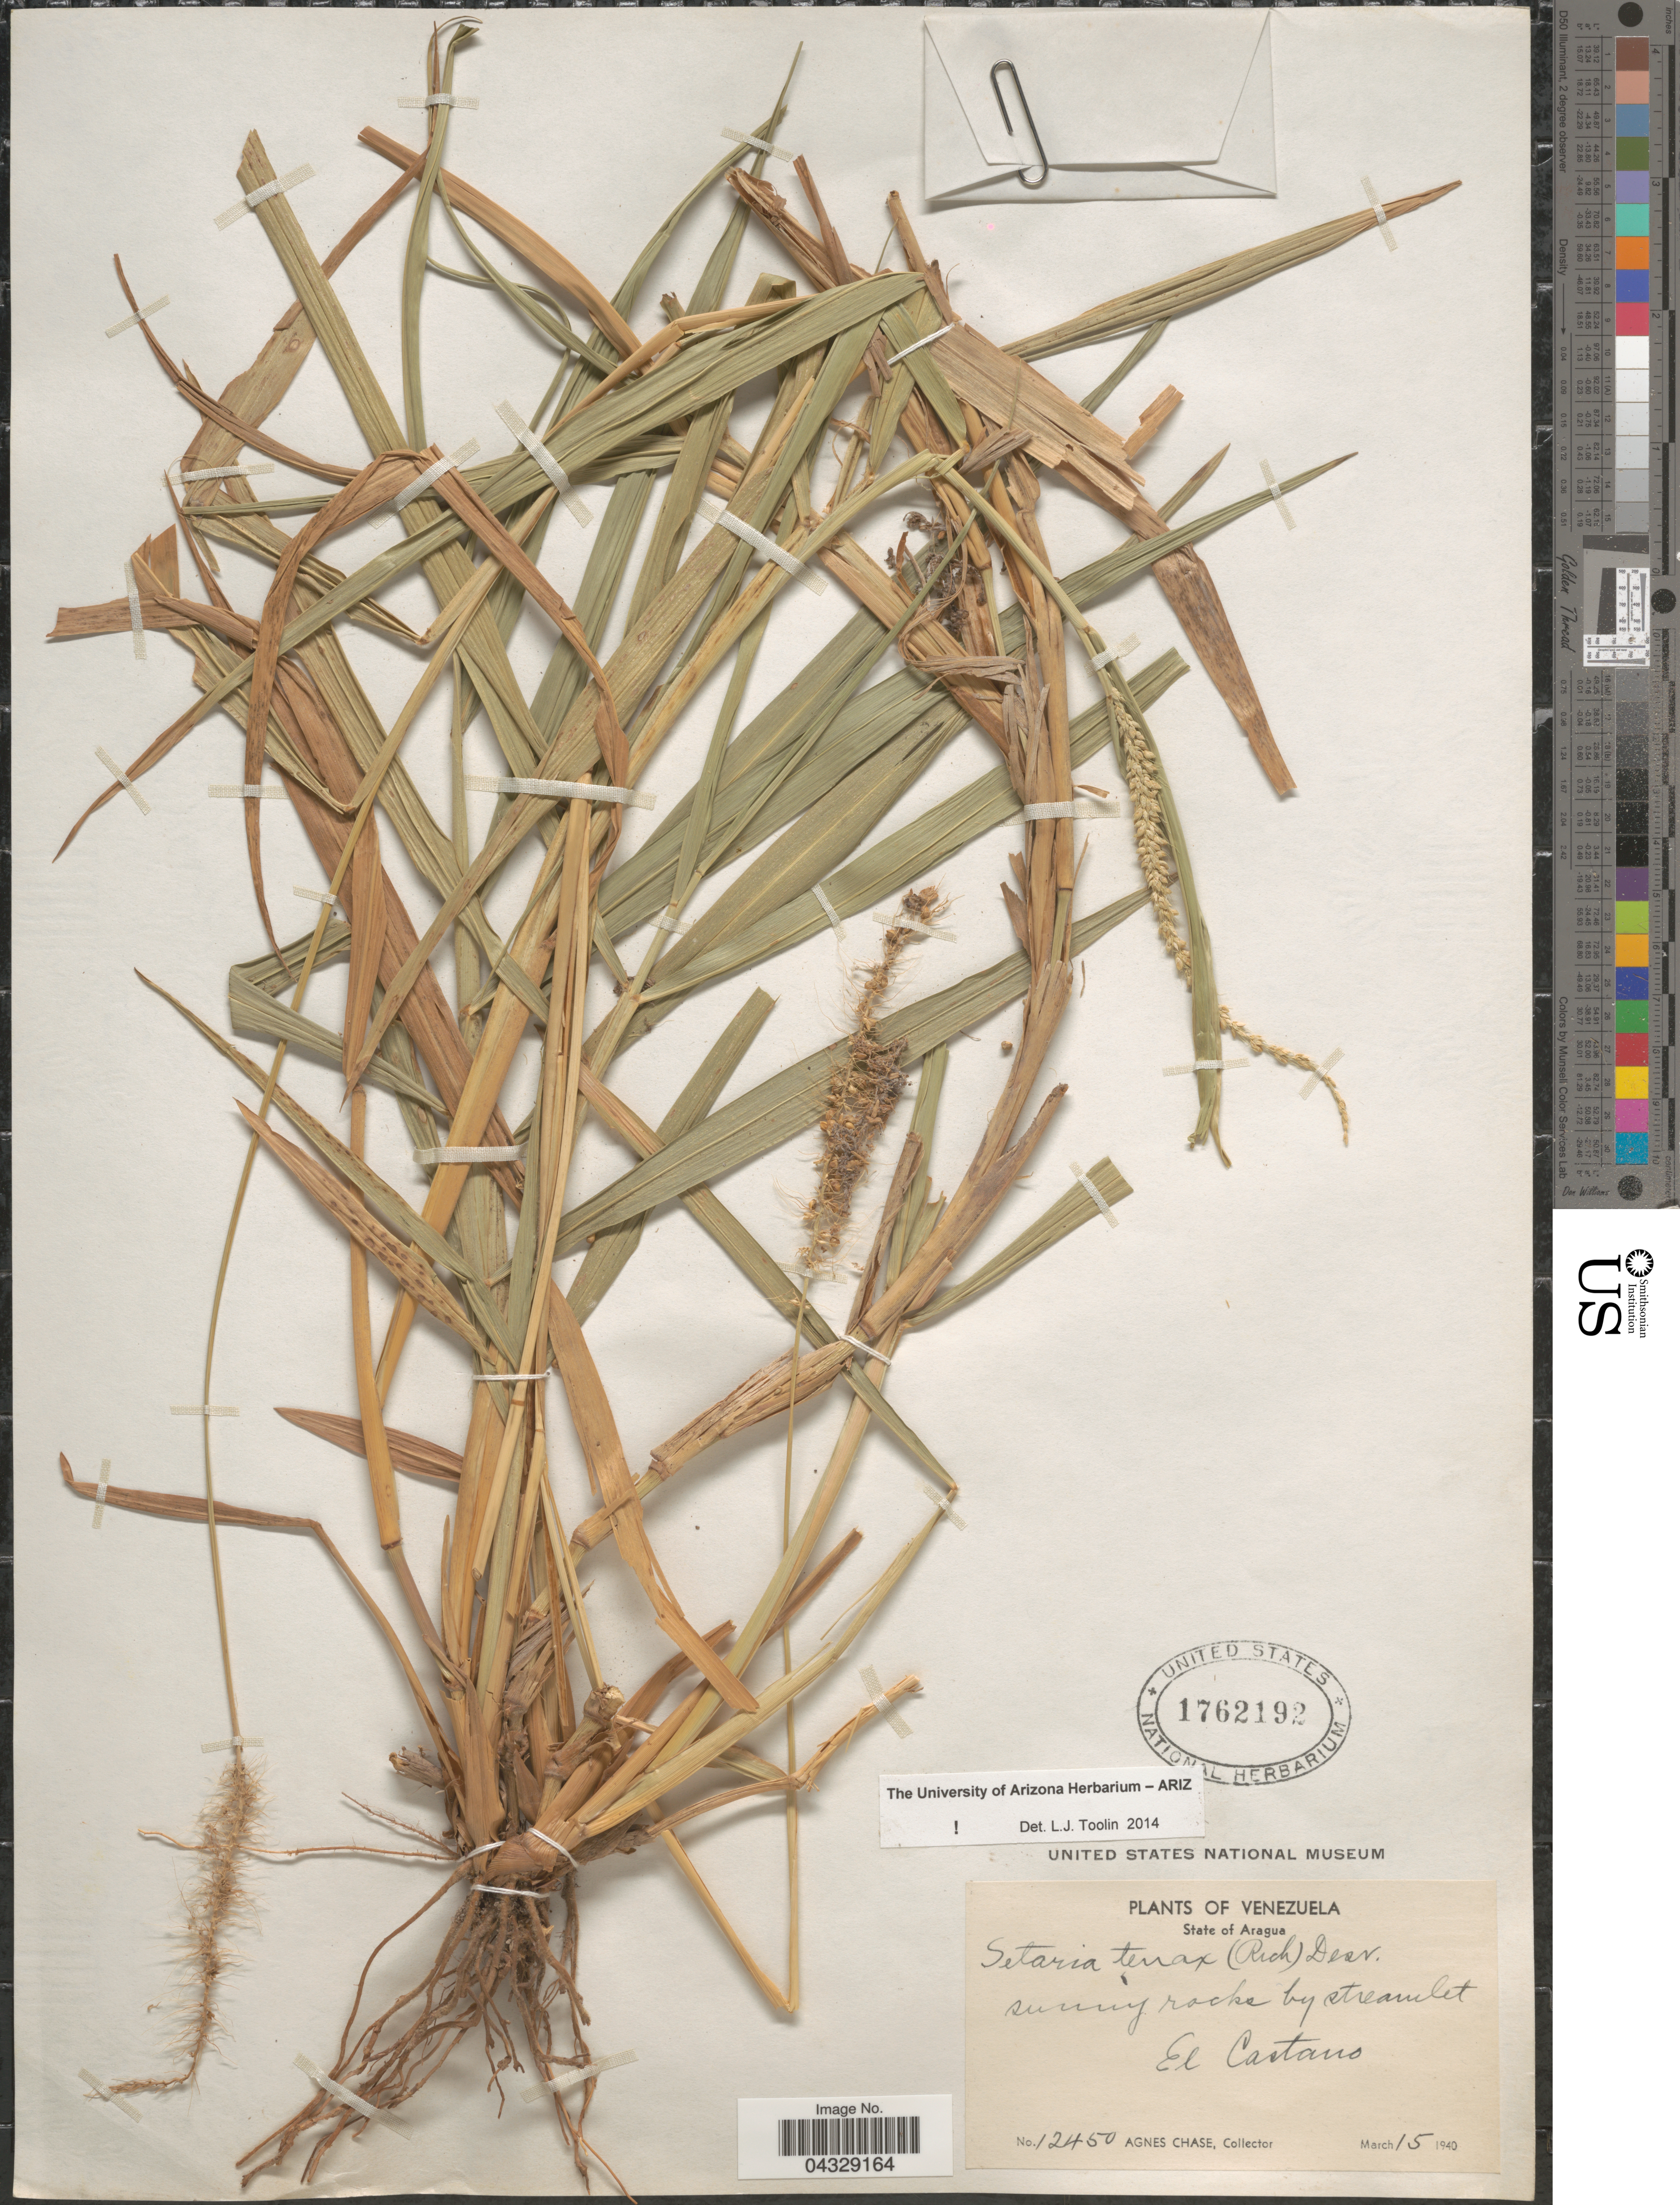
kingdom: Plantae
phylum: Tracheophyta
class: Liliopsida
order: Poales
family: Poaceae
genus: Setaria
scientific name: Setaria tenax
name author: (Rich.) Desv.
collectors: A. Chase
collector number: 12450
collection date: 1940-03-15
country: Venezuela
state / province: Aragua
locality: El Castano.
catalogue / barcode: US 1762192